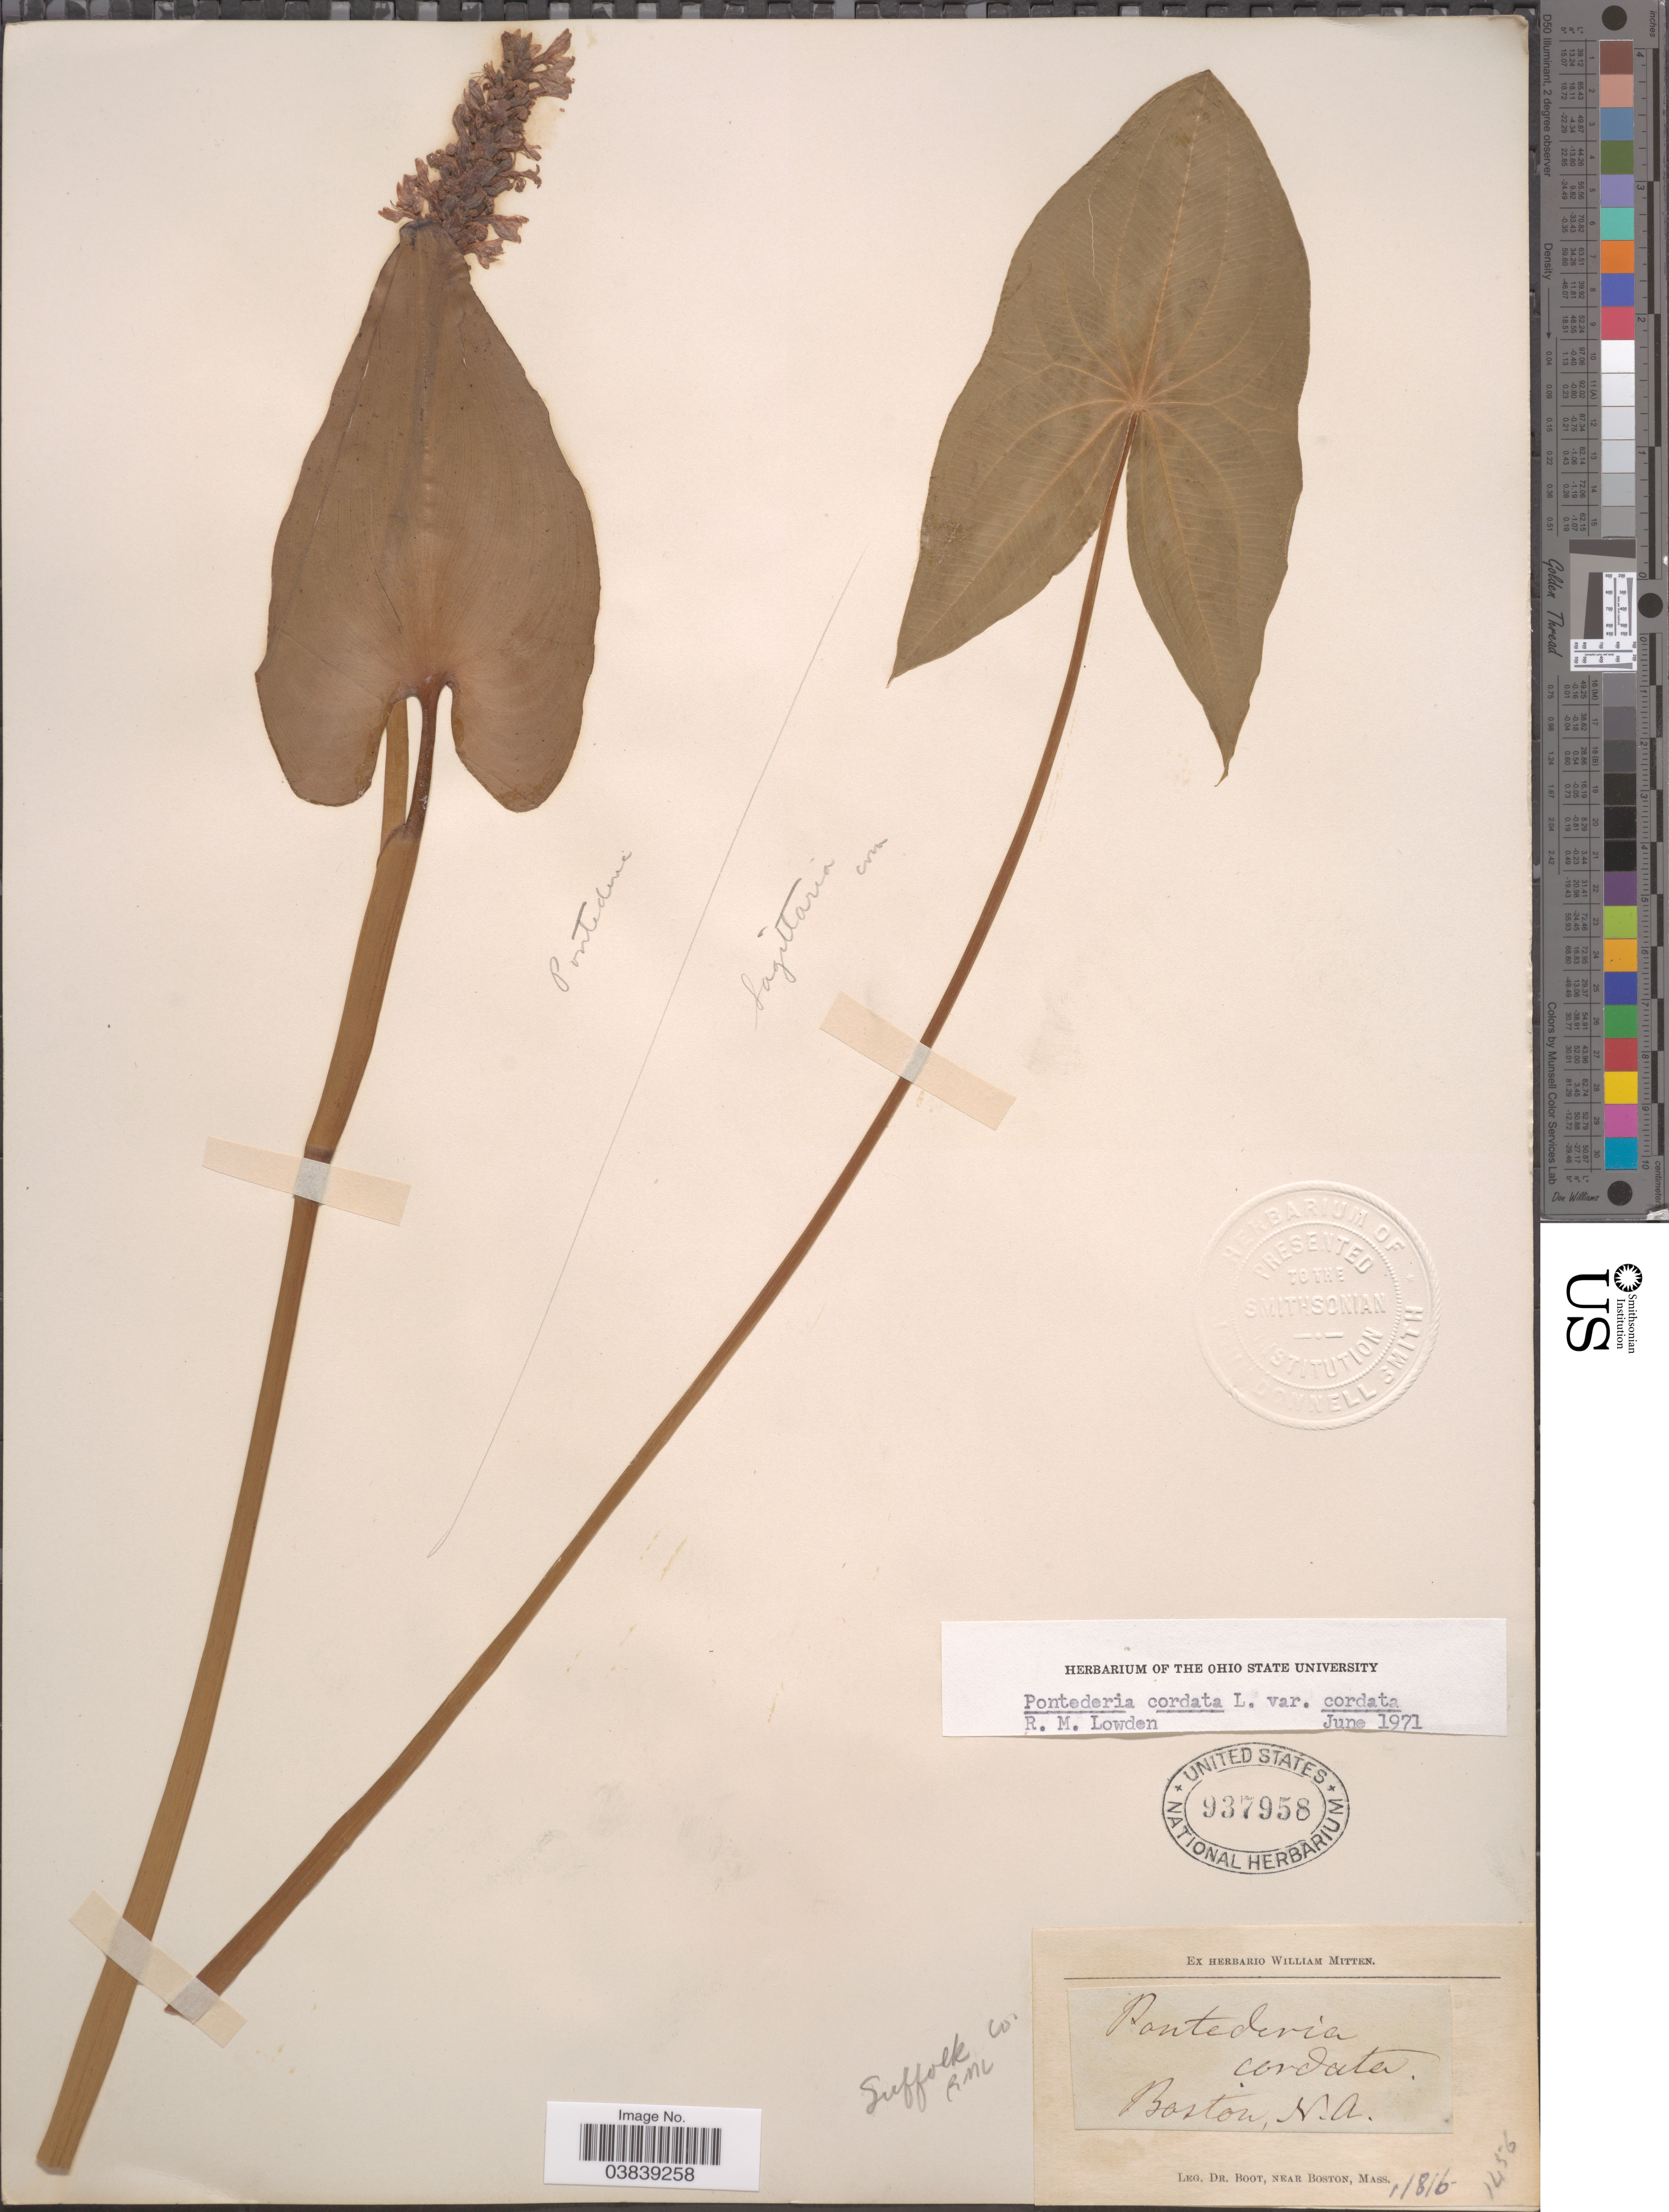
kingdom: Plantae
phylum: Tracheophyta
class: Liliopsida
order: Commelinales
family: Pontederiaceae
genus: Pontederia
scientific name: Pontederia cordata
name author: L.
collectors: Boot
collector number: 1456?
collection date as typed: Transcribed d/m/y: 1/8/6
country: United States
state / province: Massachusetts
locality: Boston, N.A. Suffolk Co.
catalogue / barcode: US 937958